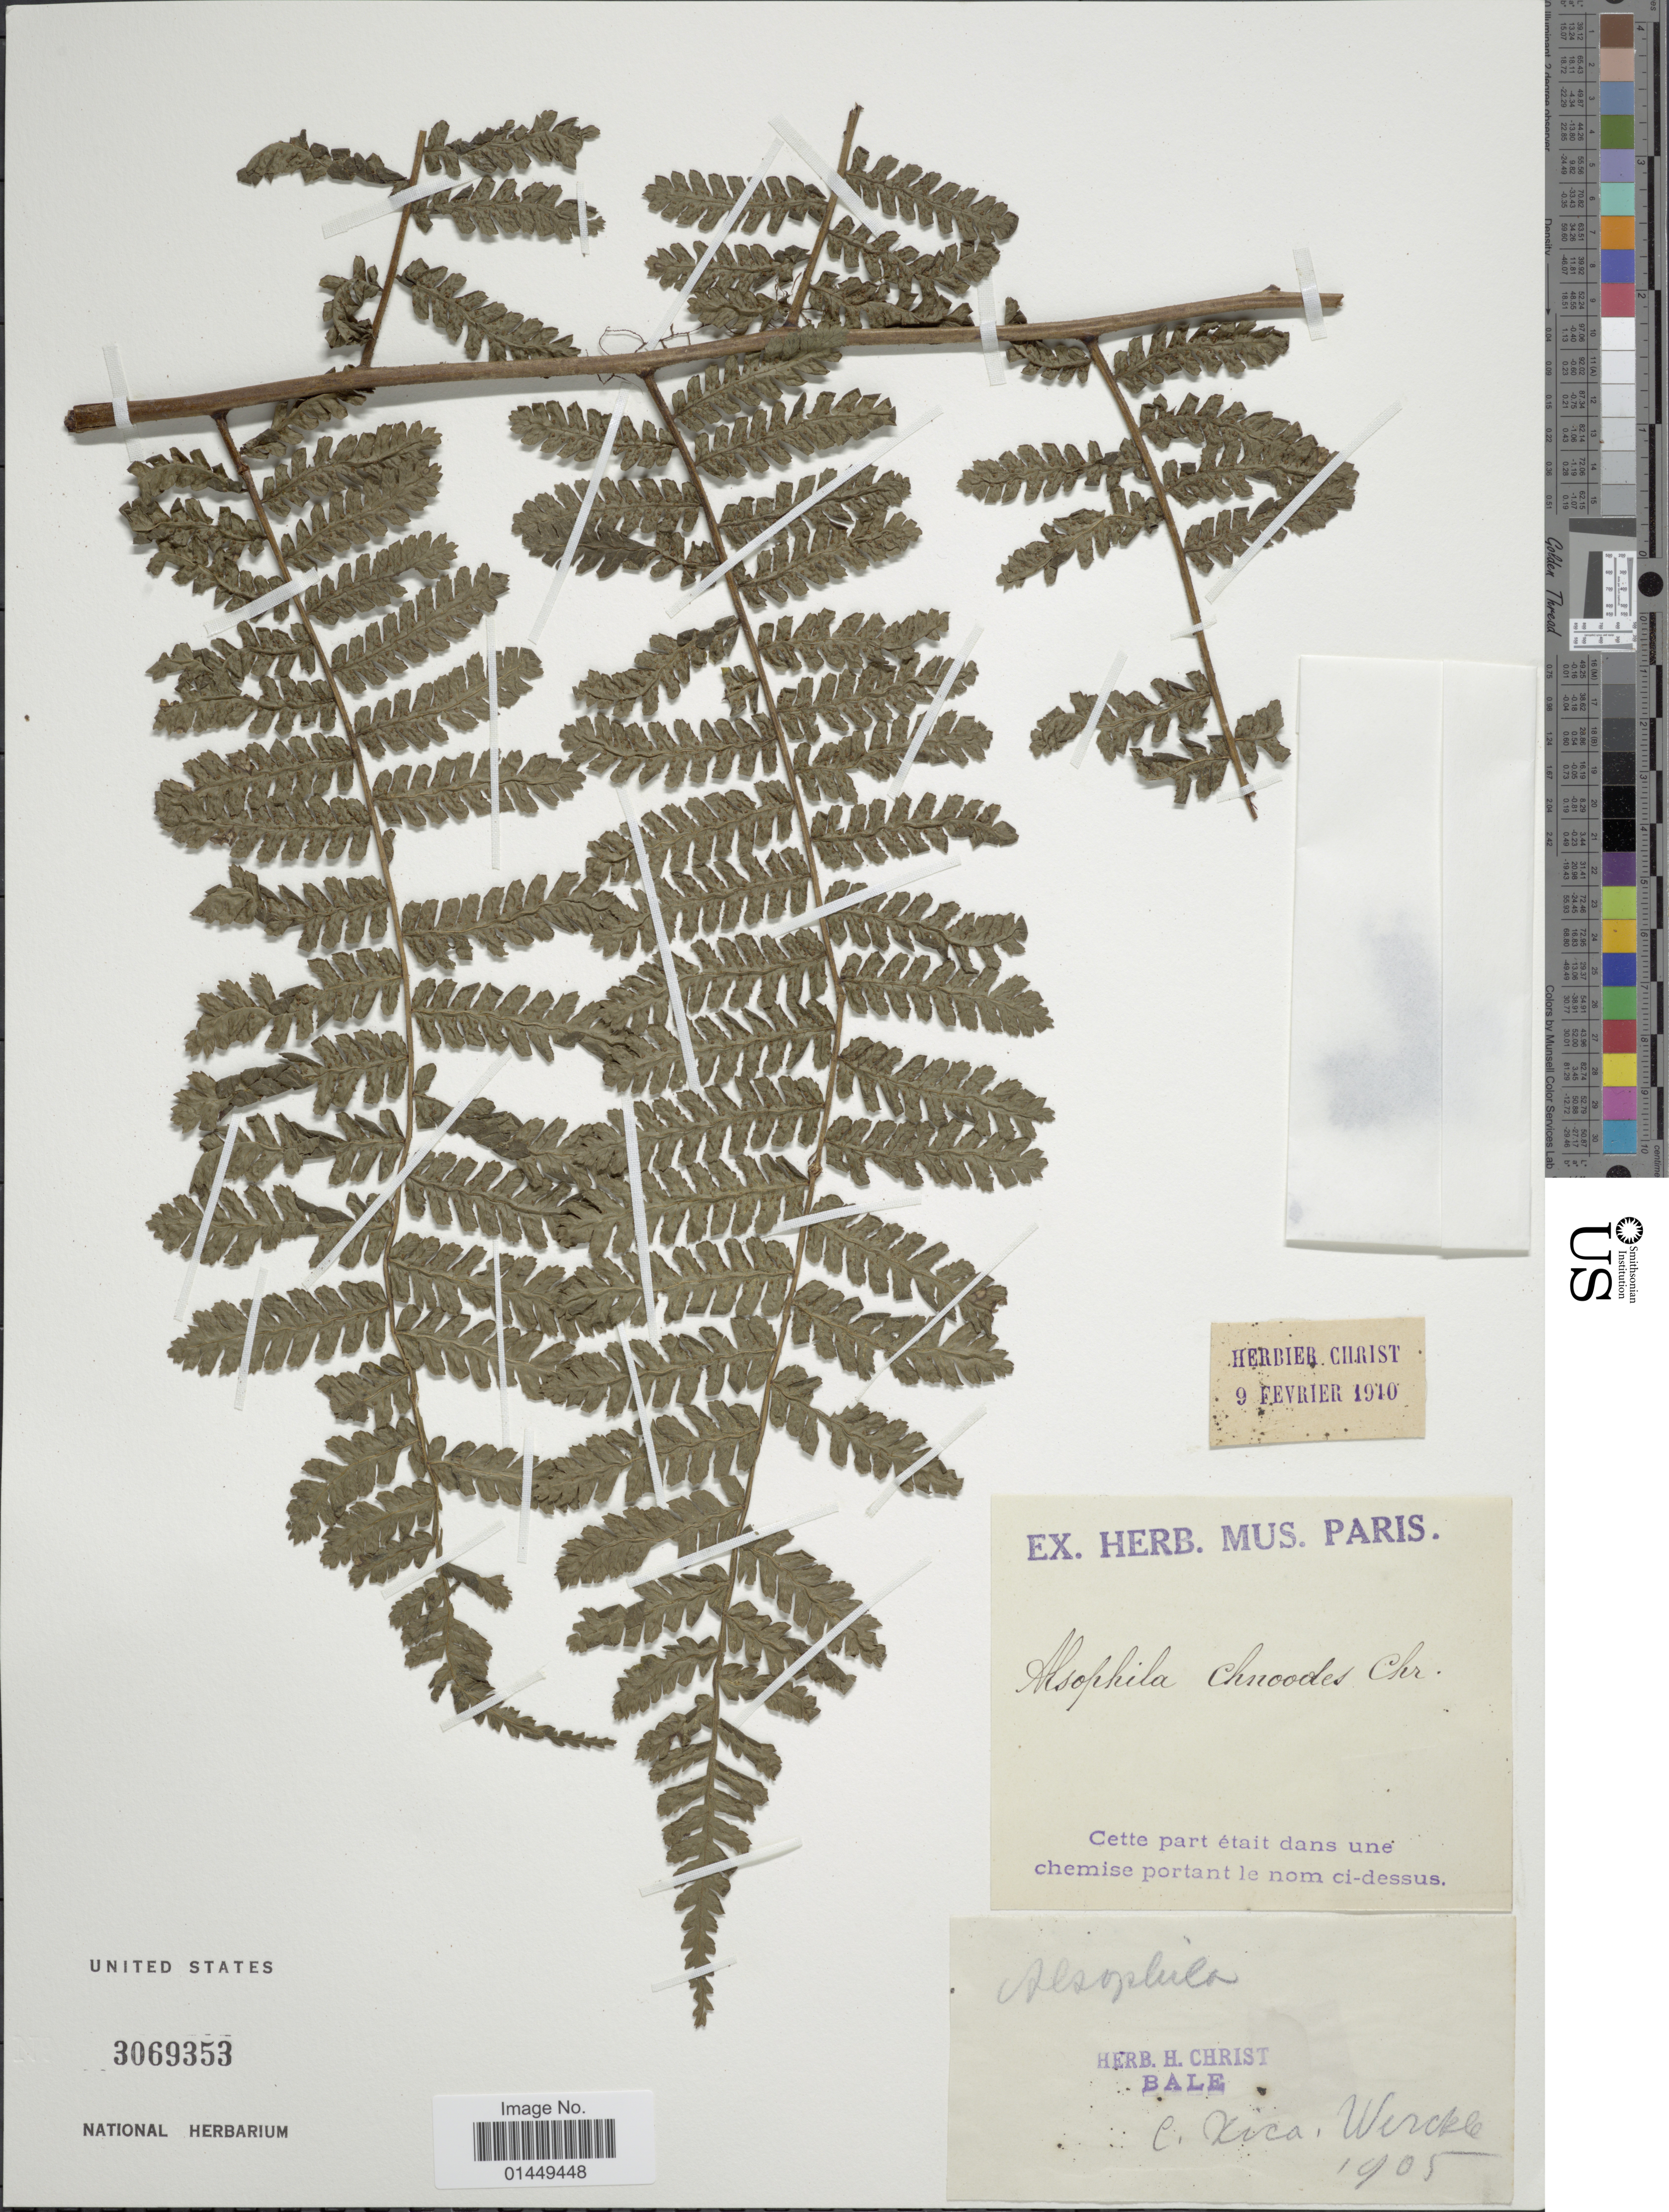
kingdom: Plantae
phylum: Tracheophyta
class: Polypodiopsida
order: Cyatheales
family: Cyatheaceae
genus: Cyathea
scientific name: Cyathea schiedeana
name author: (C. Presl) Domin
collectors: C. C Wercklé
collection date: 1905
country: Costa Rica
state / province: Alajuela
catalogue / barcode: US 3069353